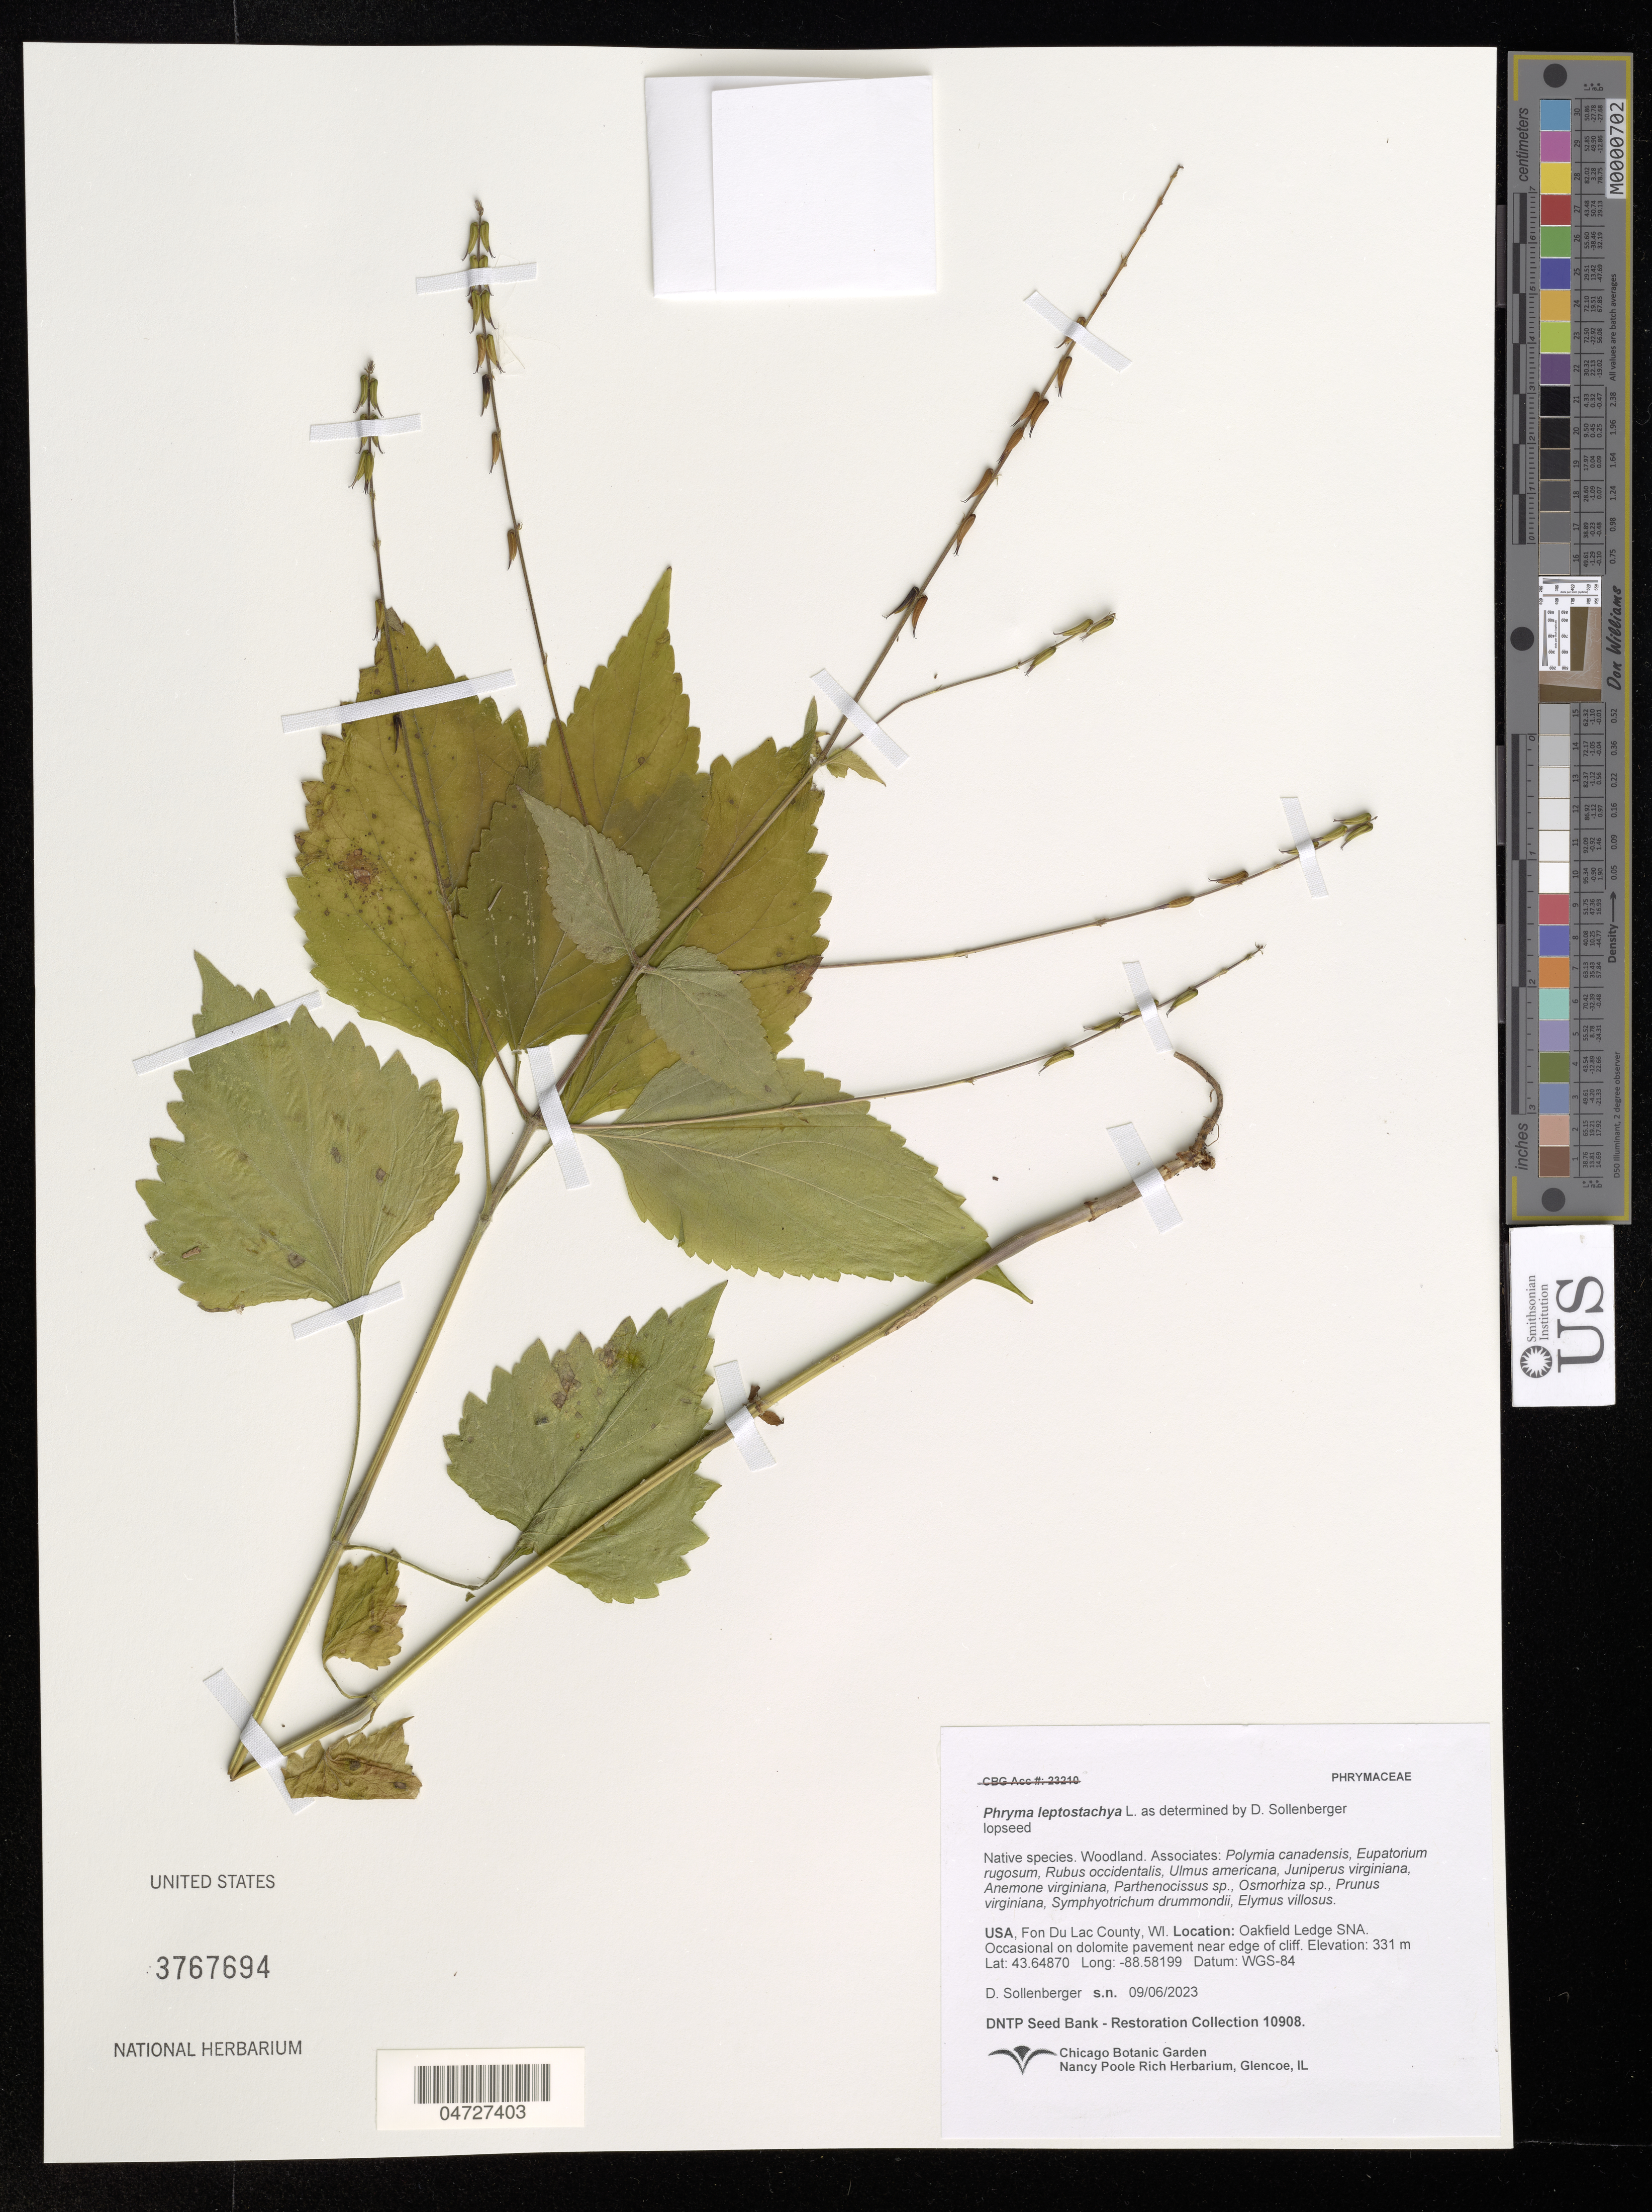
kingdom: Plantae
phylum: Tracheophyta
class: Magnoliopsida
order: Lamiales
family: Phrymaceae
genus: Phryma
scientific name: Phryma leptostachya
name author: L.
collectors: D. Sollenberger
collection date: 2023-06-09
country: United States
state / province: Wisconsin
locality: Fon Du Lac County. Oakfield Ledge SNA. Occasional on dolomite pavement near edge of cliff.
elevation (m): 331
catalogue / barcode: US 3767694